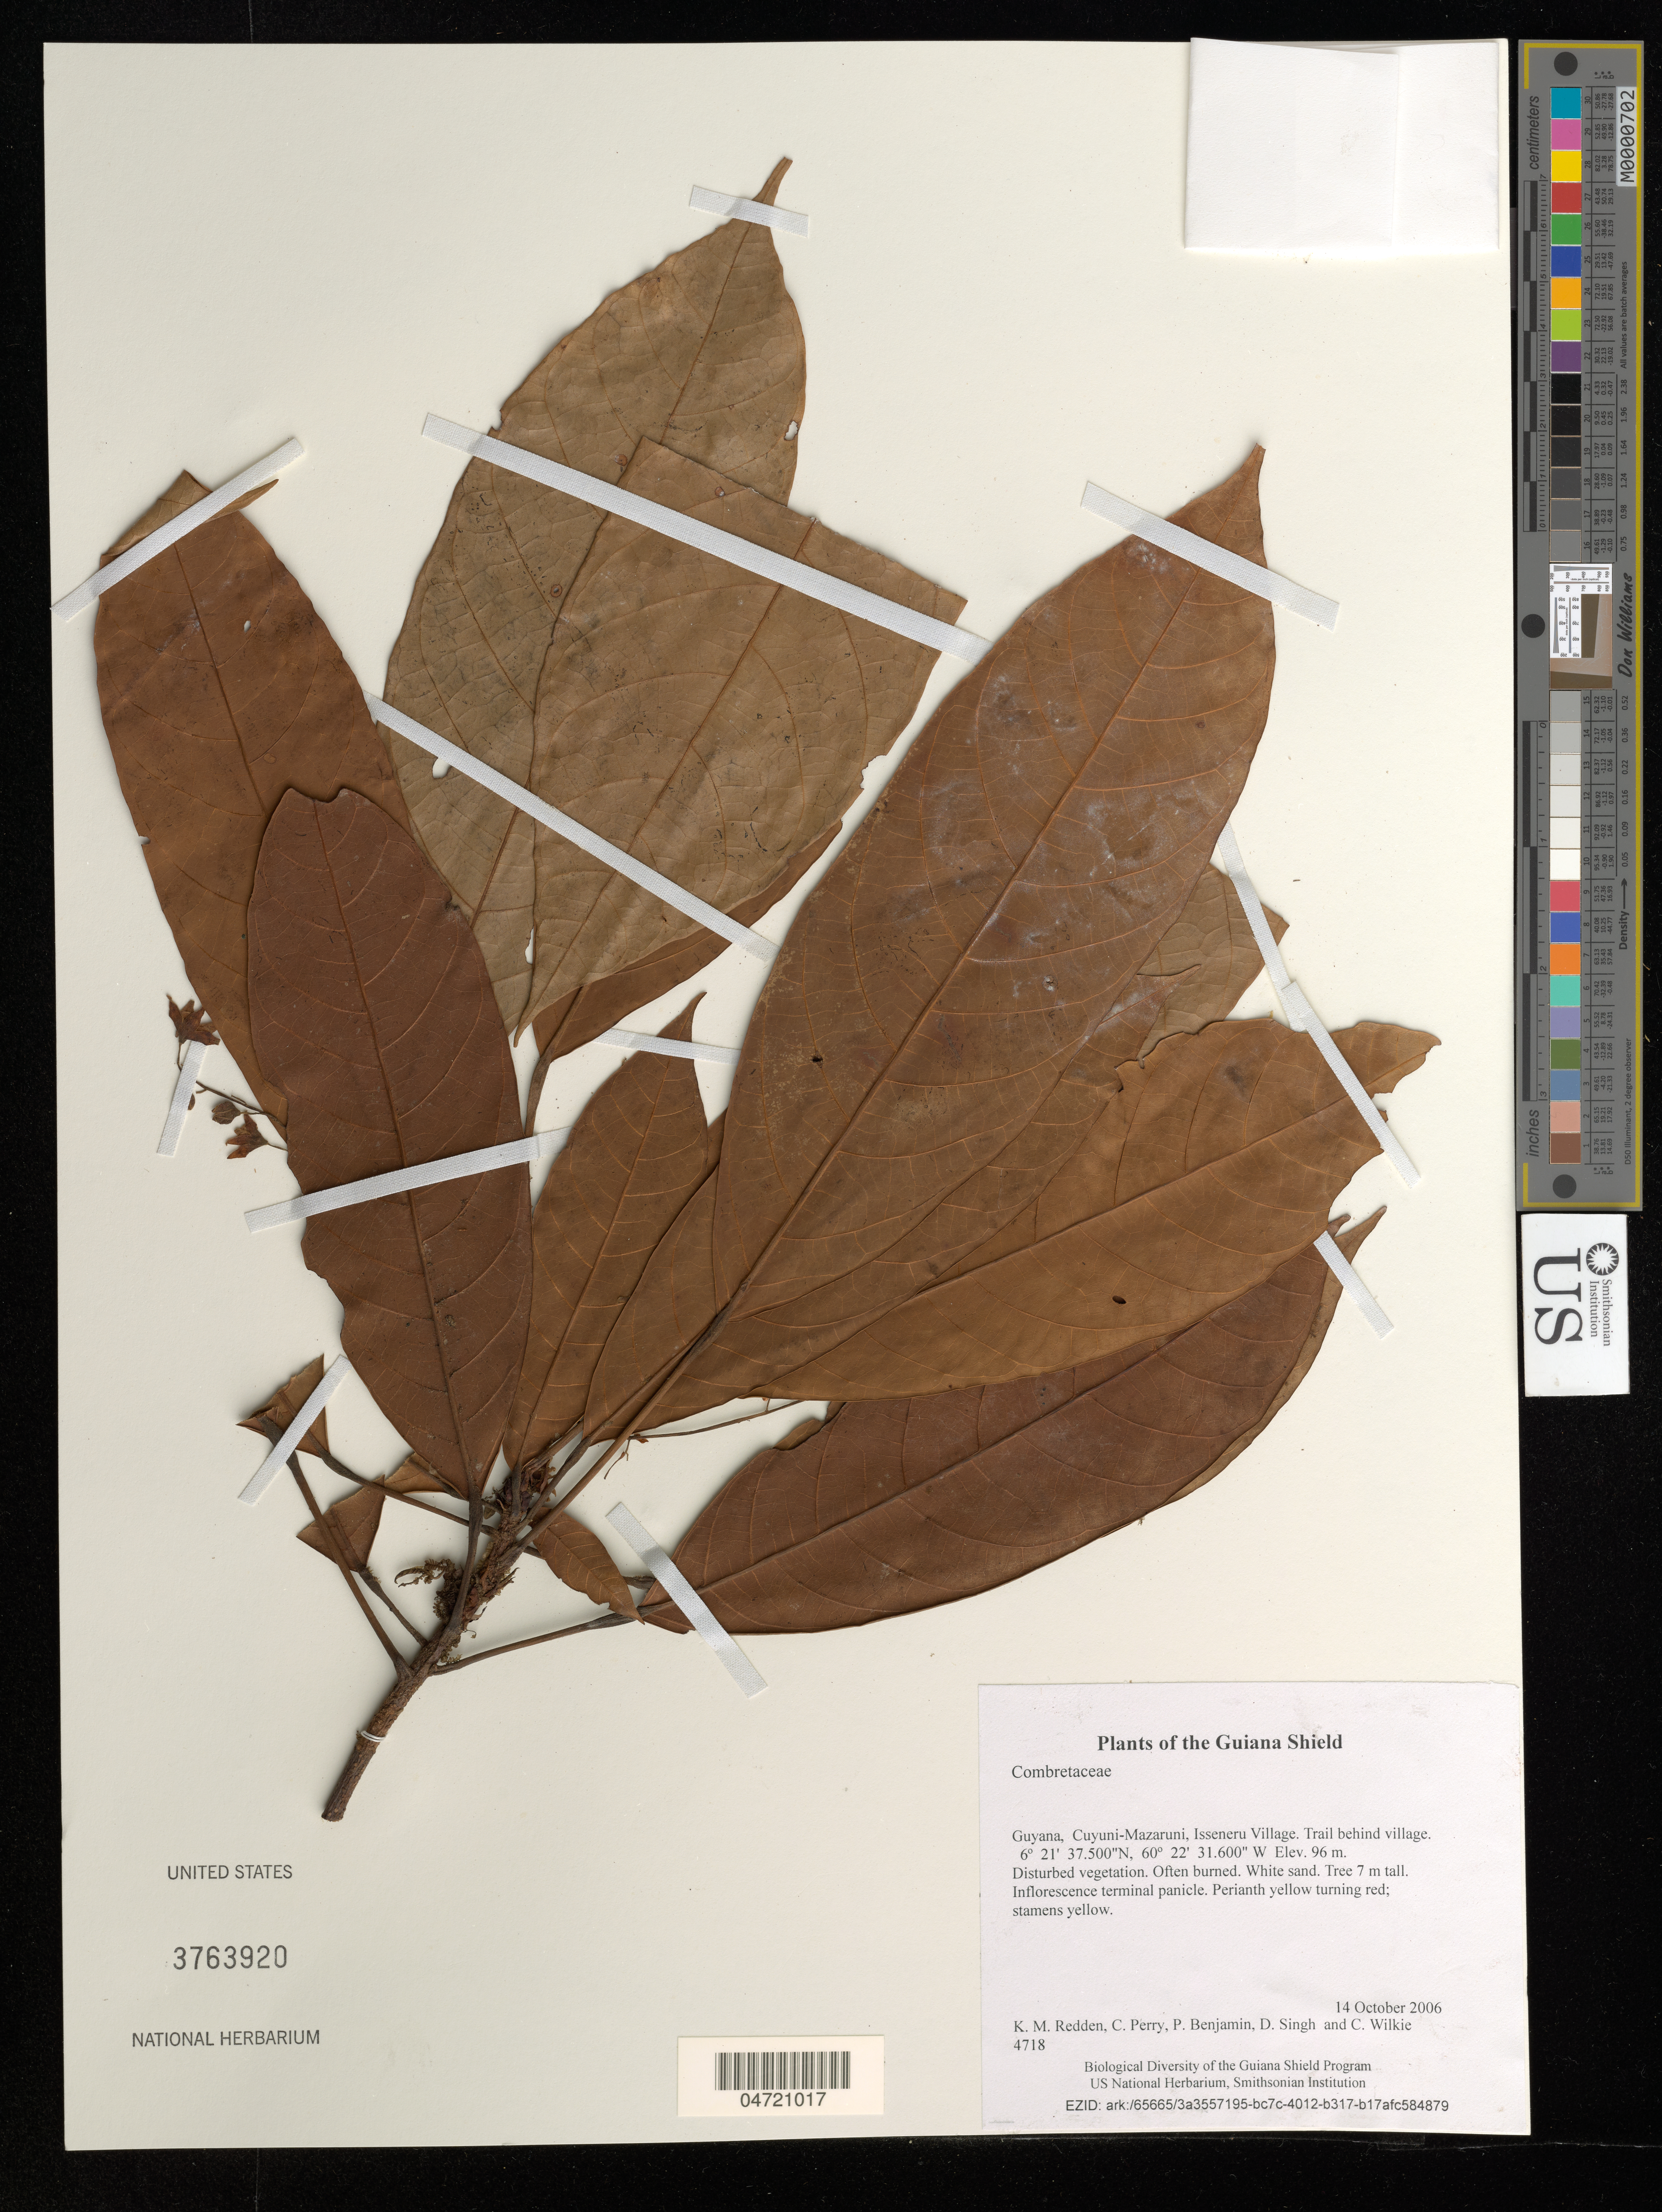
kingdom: Plantae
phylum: Tracheophyta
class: Magnoliopsida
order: Myrtales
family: Combretaceae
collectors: K. M. Redden, C. Perry, P. Benjamin, D. Singh & C. Wilkie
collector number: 4718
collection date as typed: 14 October 2006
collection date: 2006-10-14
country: Guyana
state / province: Cuyuni-Mazaruni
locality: Isseneru Village. Trail behind village.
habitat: Disturbed vegetation. Often burned. White sand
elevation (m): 96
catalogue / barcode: US 3763920